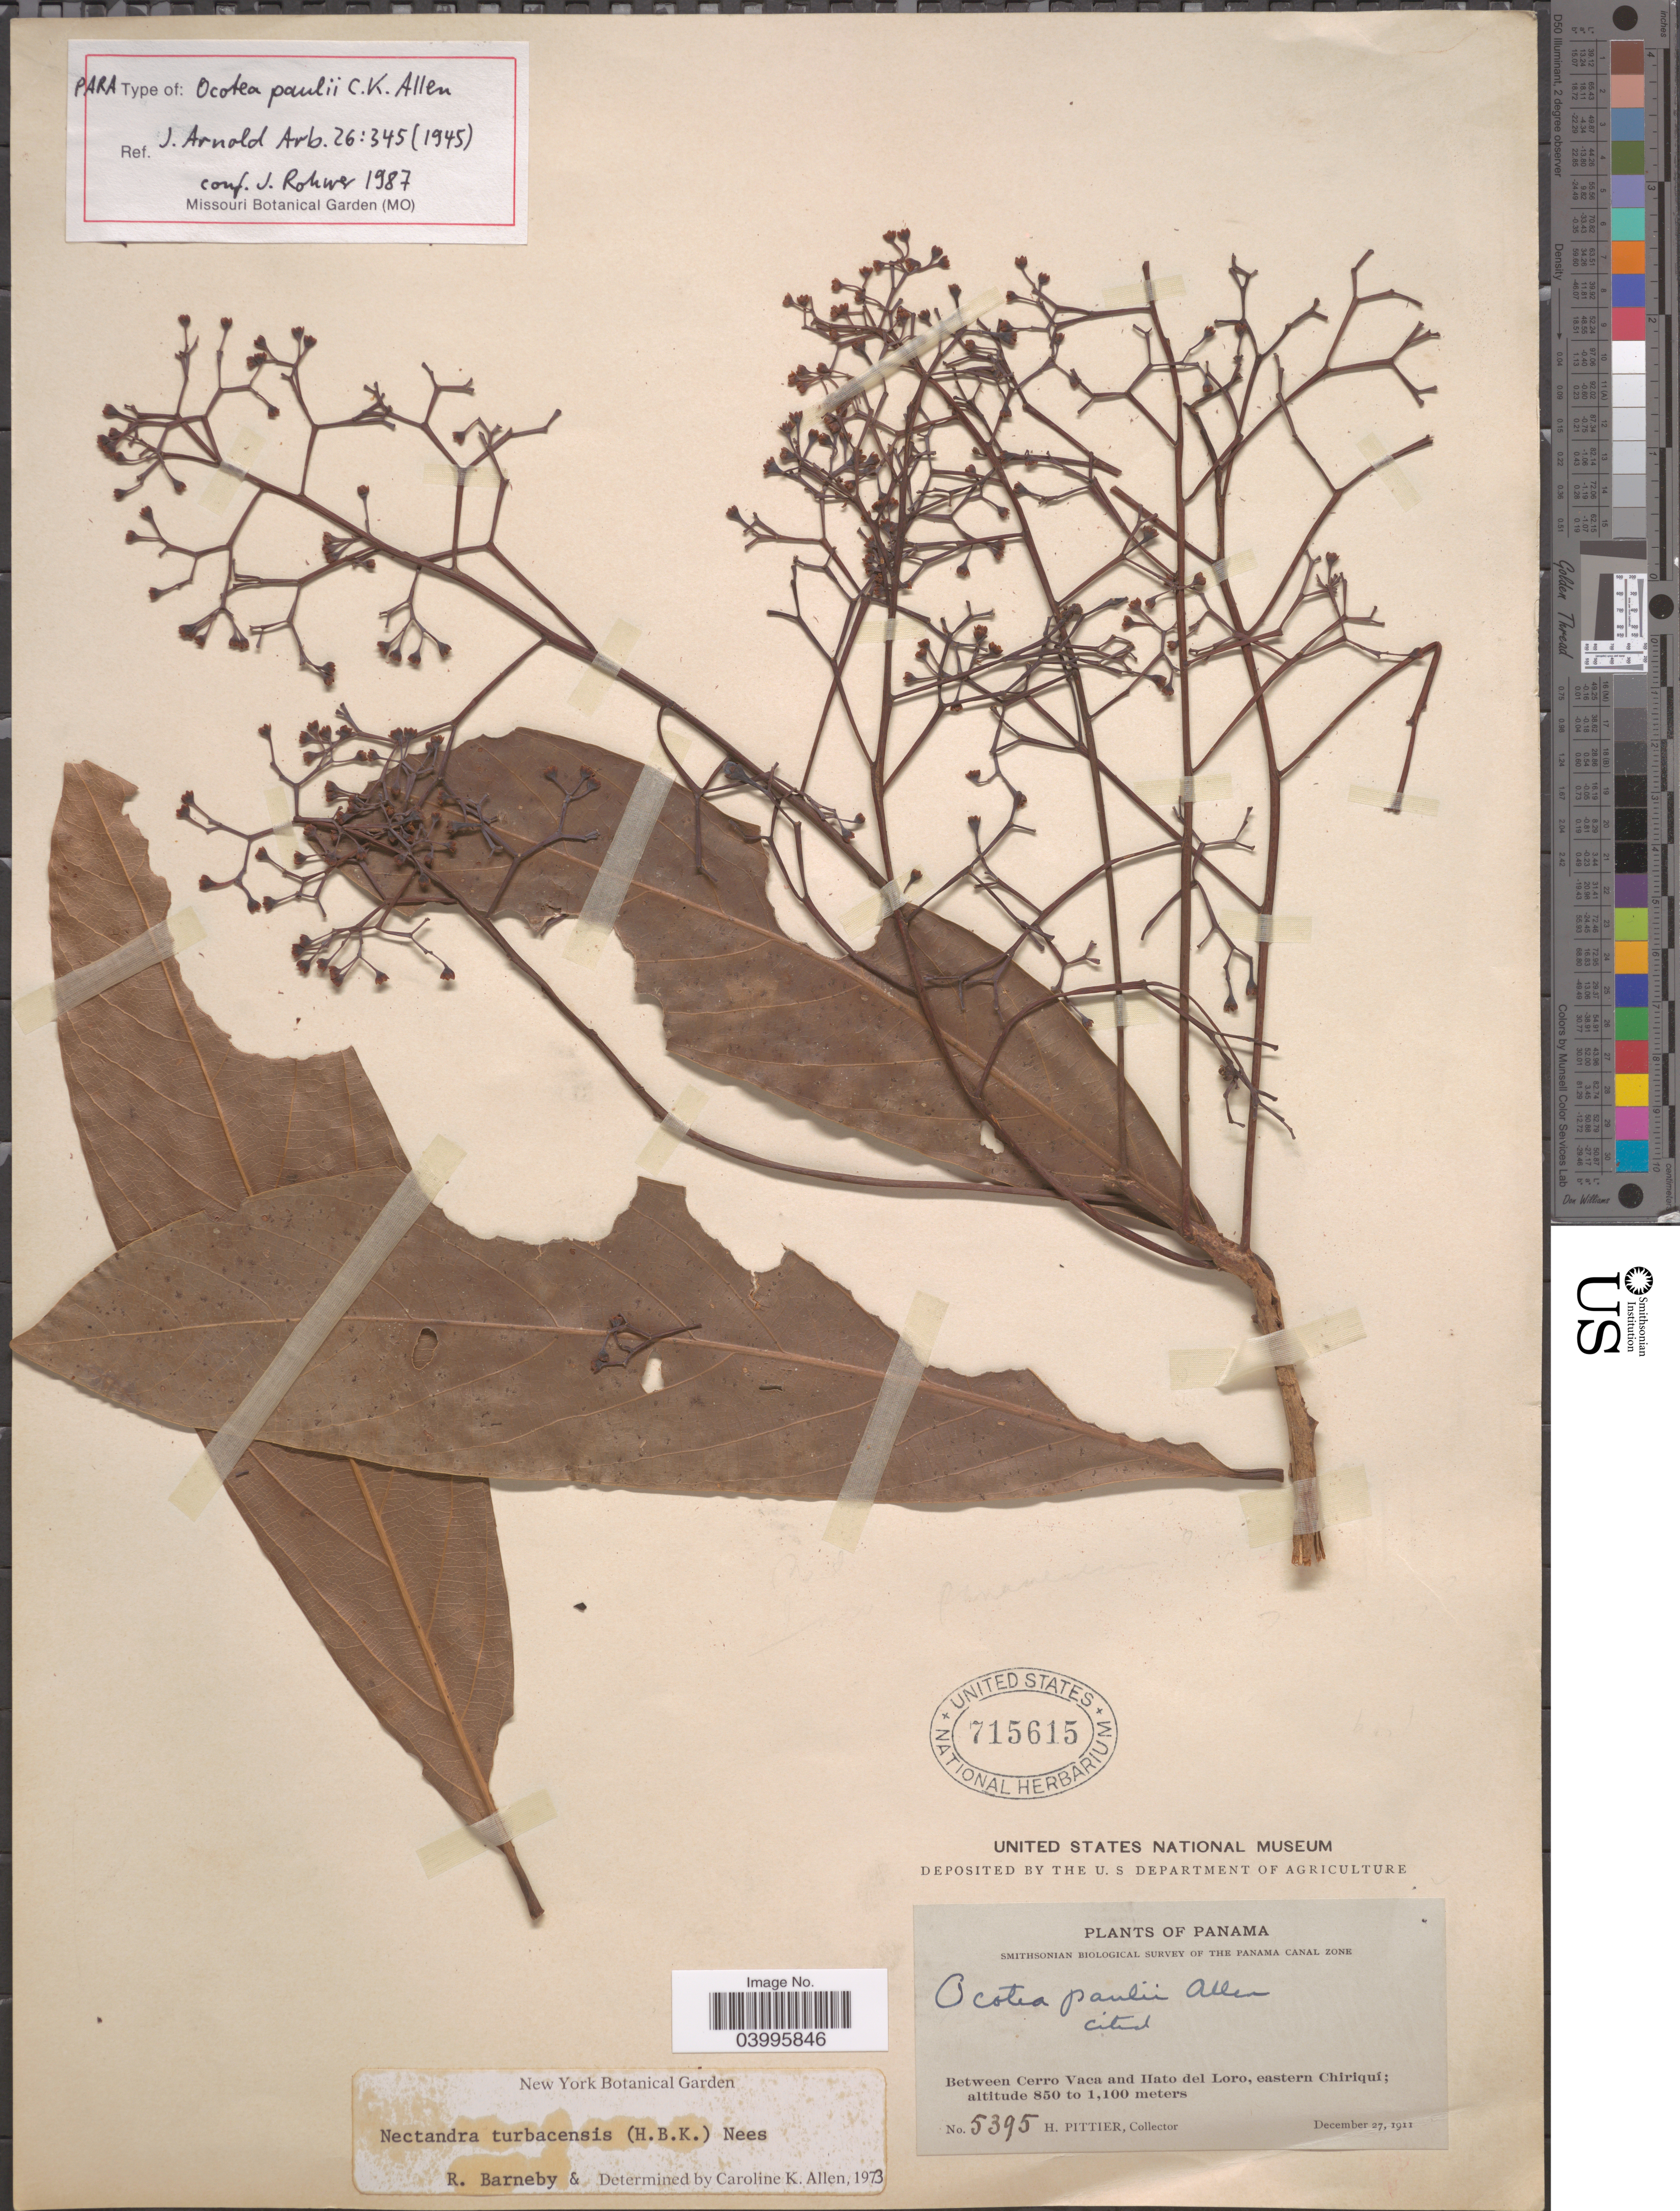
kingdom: Plantae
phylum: Tracheophyta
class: Magnoliopsida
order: Laurales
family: Lauraceae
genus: Ocotea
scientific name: Ocotea paulii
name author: C.K. Allen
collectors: H. F. Pittier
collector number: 5395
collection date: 1911-12-27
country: Panama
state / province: Chiriqui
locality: The Panama Canal Zone. Between Cerro Vaca and Ilato del Loro, eastern Chiriqui.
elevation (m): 850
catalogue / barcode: US 715615